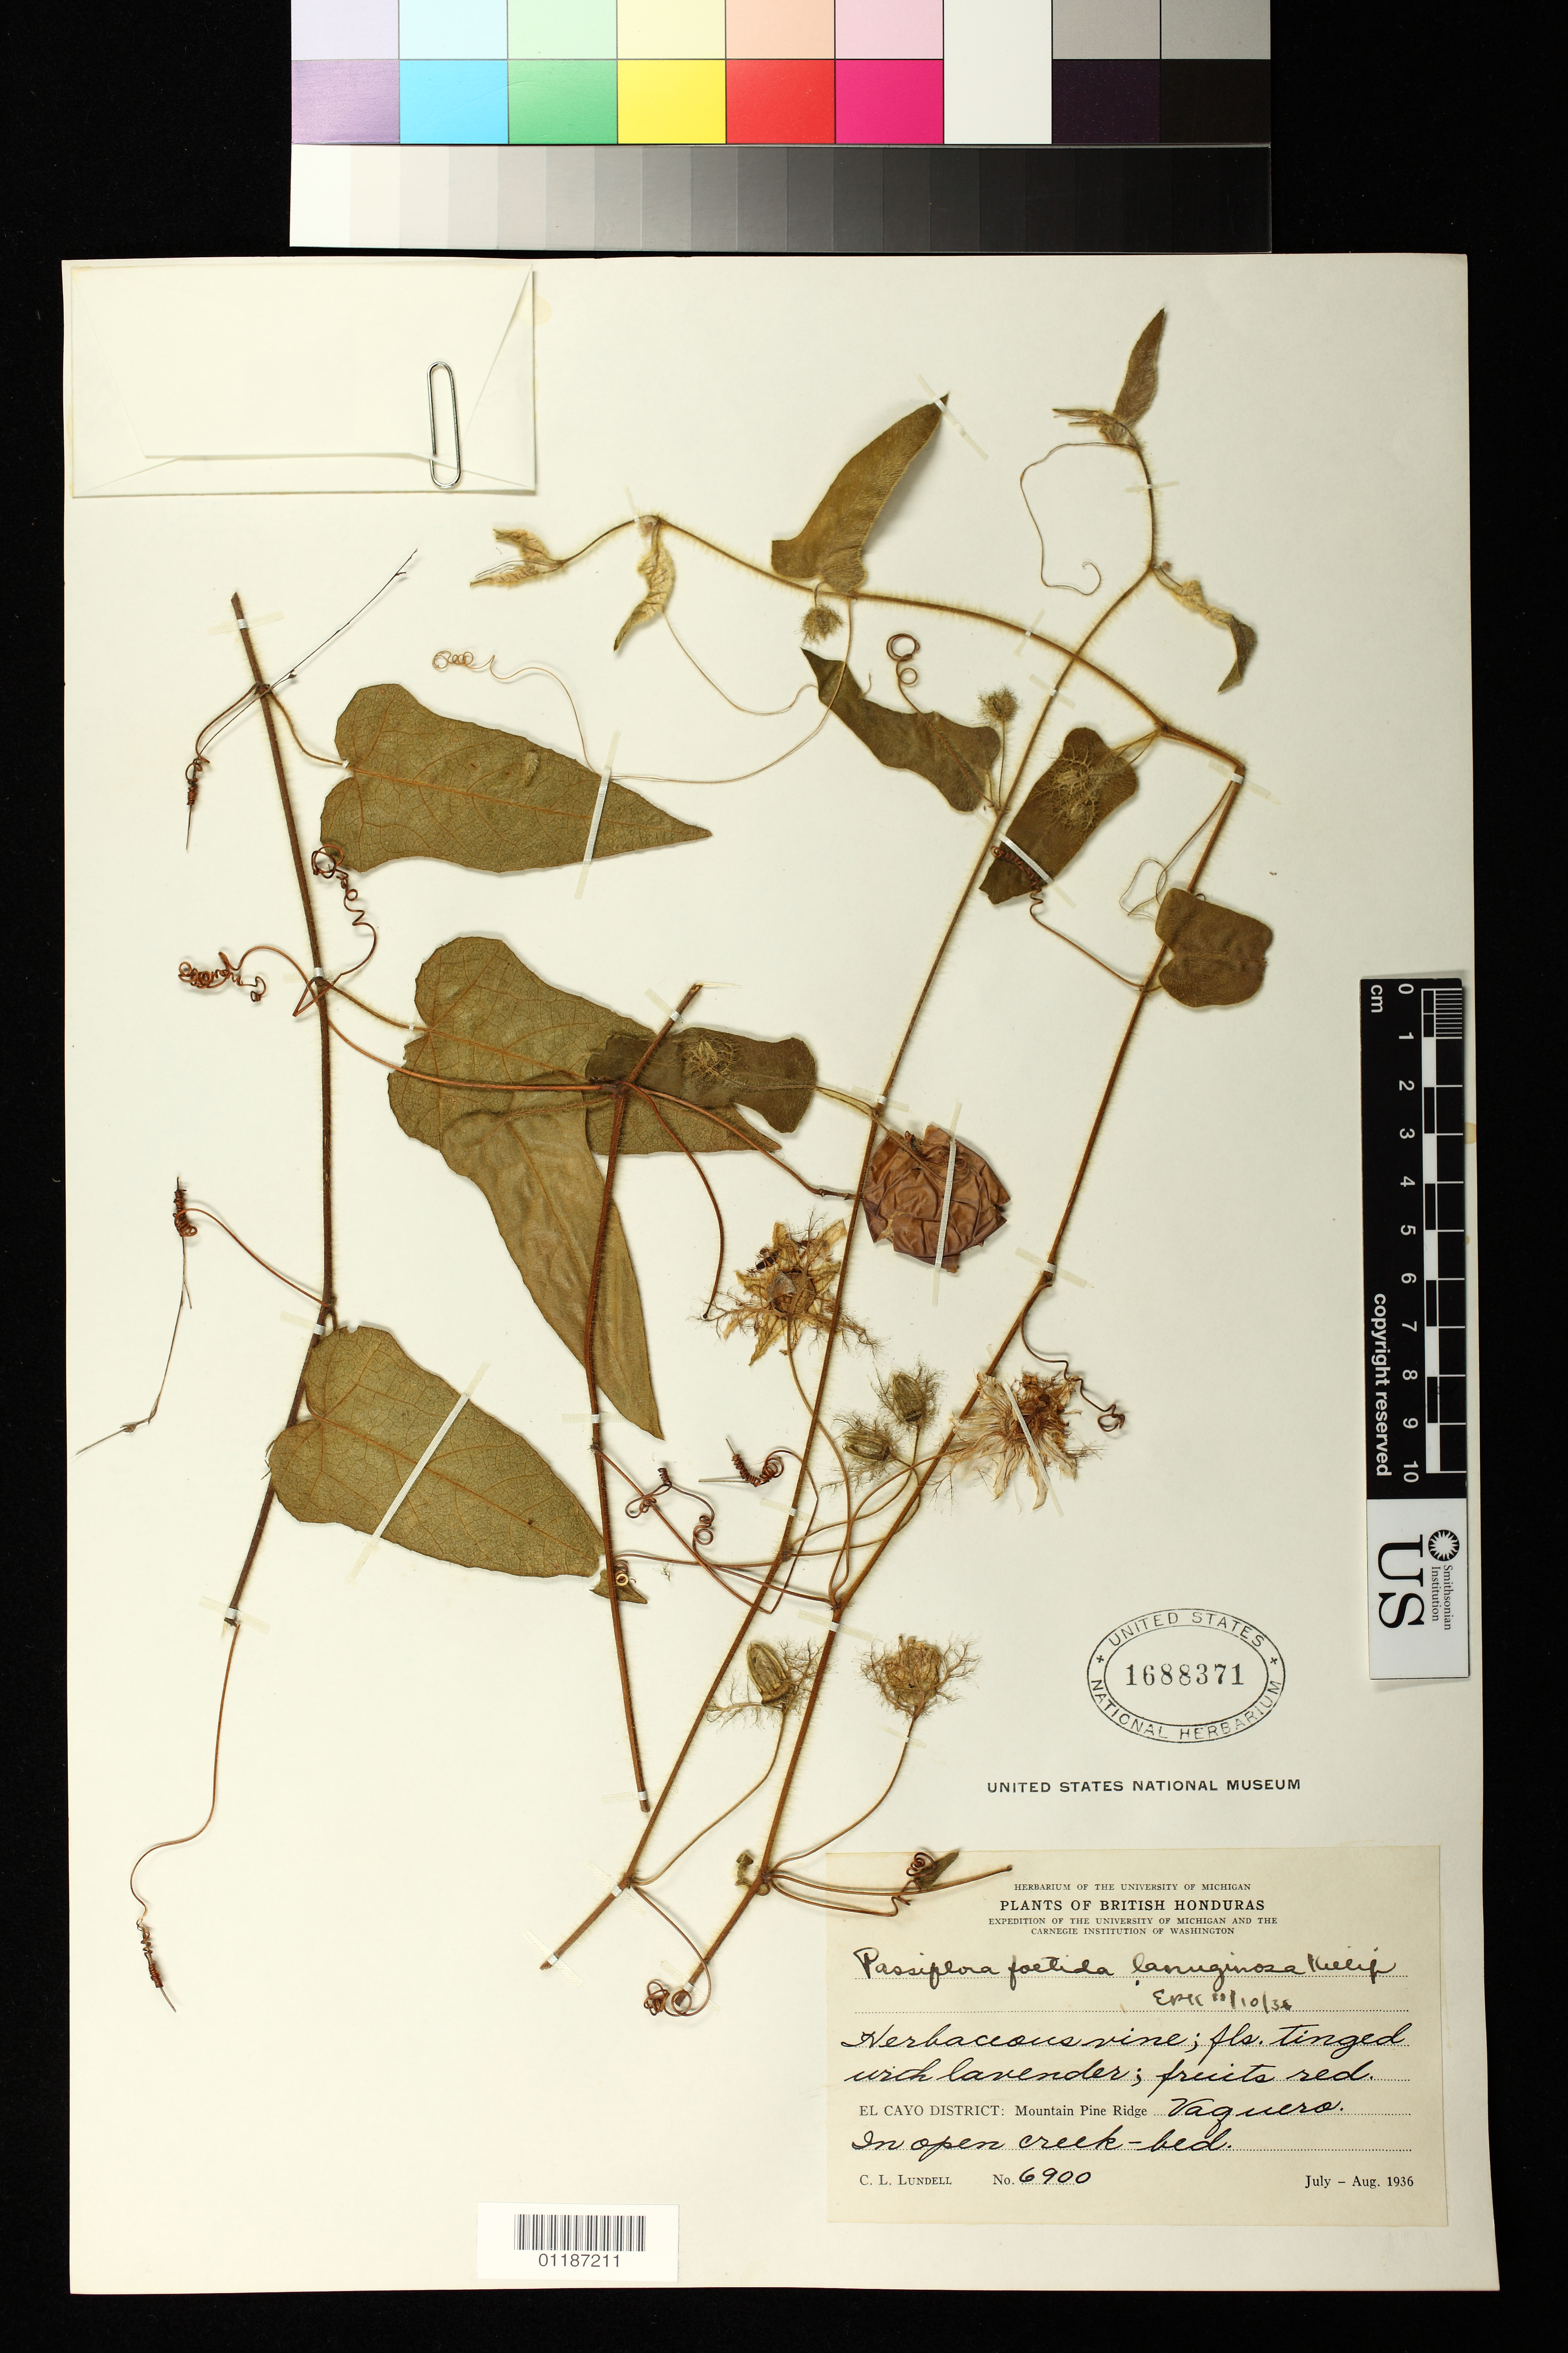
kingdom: Plantae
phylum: Tracheophyta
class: Magnoliopsida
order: Malpighiales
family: Passifloraceae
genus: Passiflora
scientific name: Passiflora foetida var. lanuginosa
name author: Killip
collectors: C. L. Lundell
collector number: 6900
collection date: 1936-07/1936-08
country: Belize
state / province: Cayo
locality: El Cayo District, Mountain Pine Ridge Vaquero [Vaqueros] in open creek bed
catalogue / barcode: US 1688371